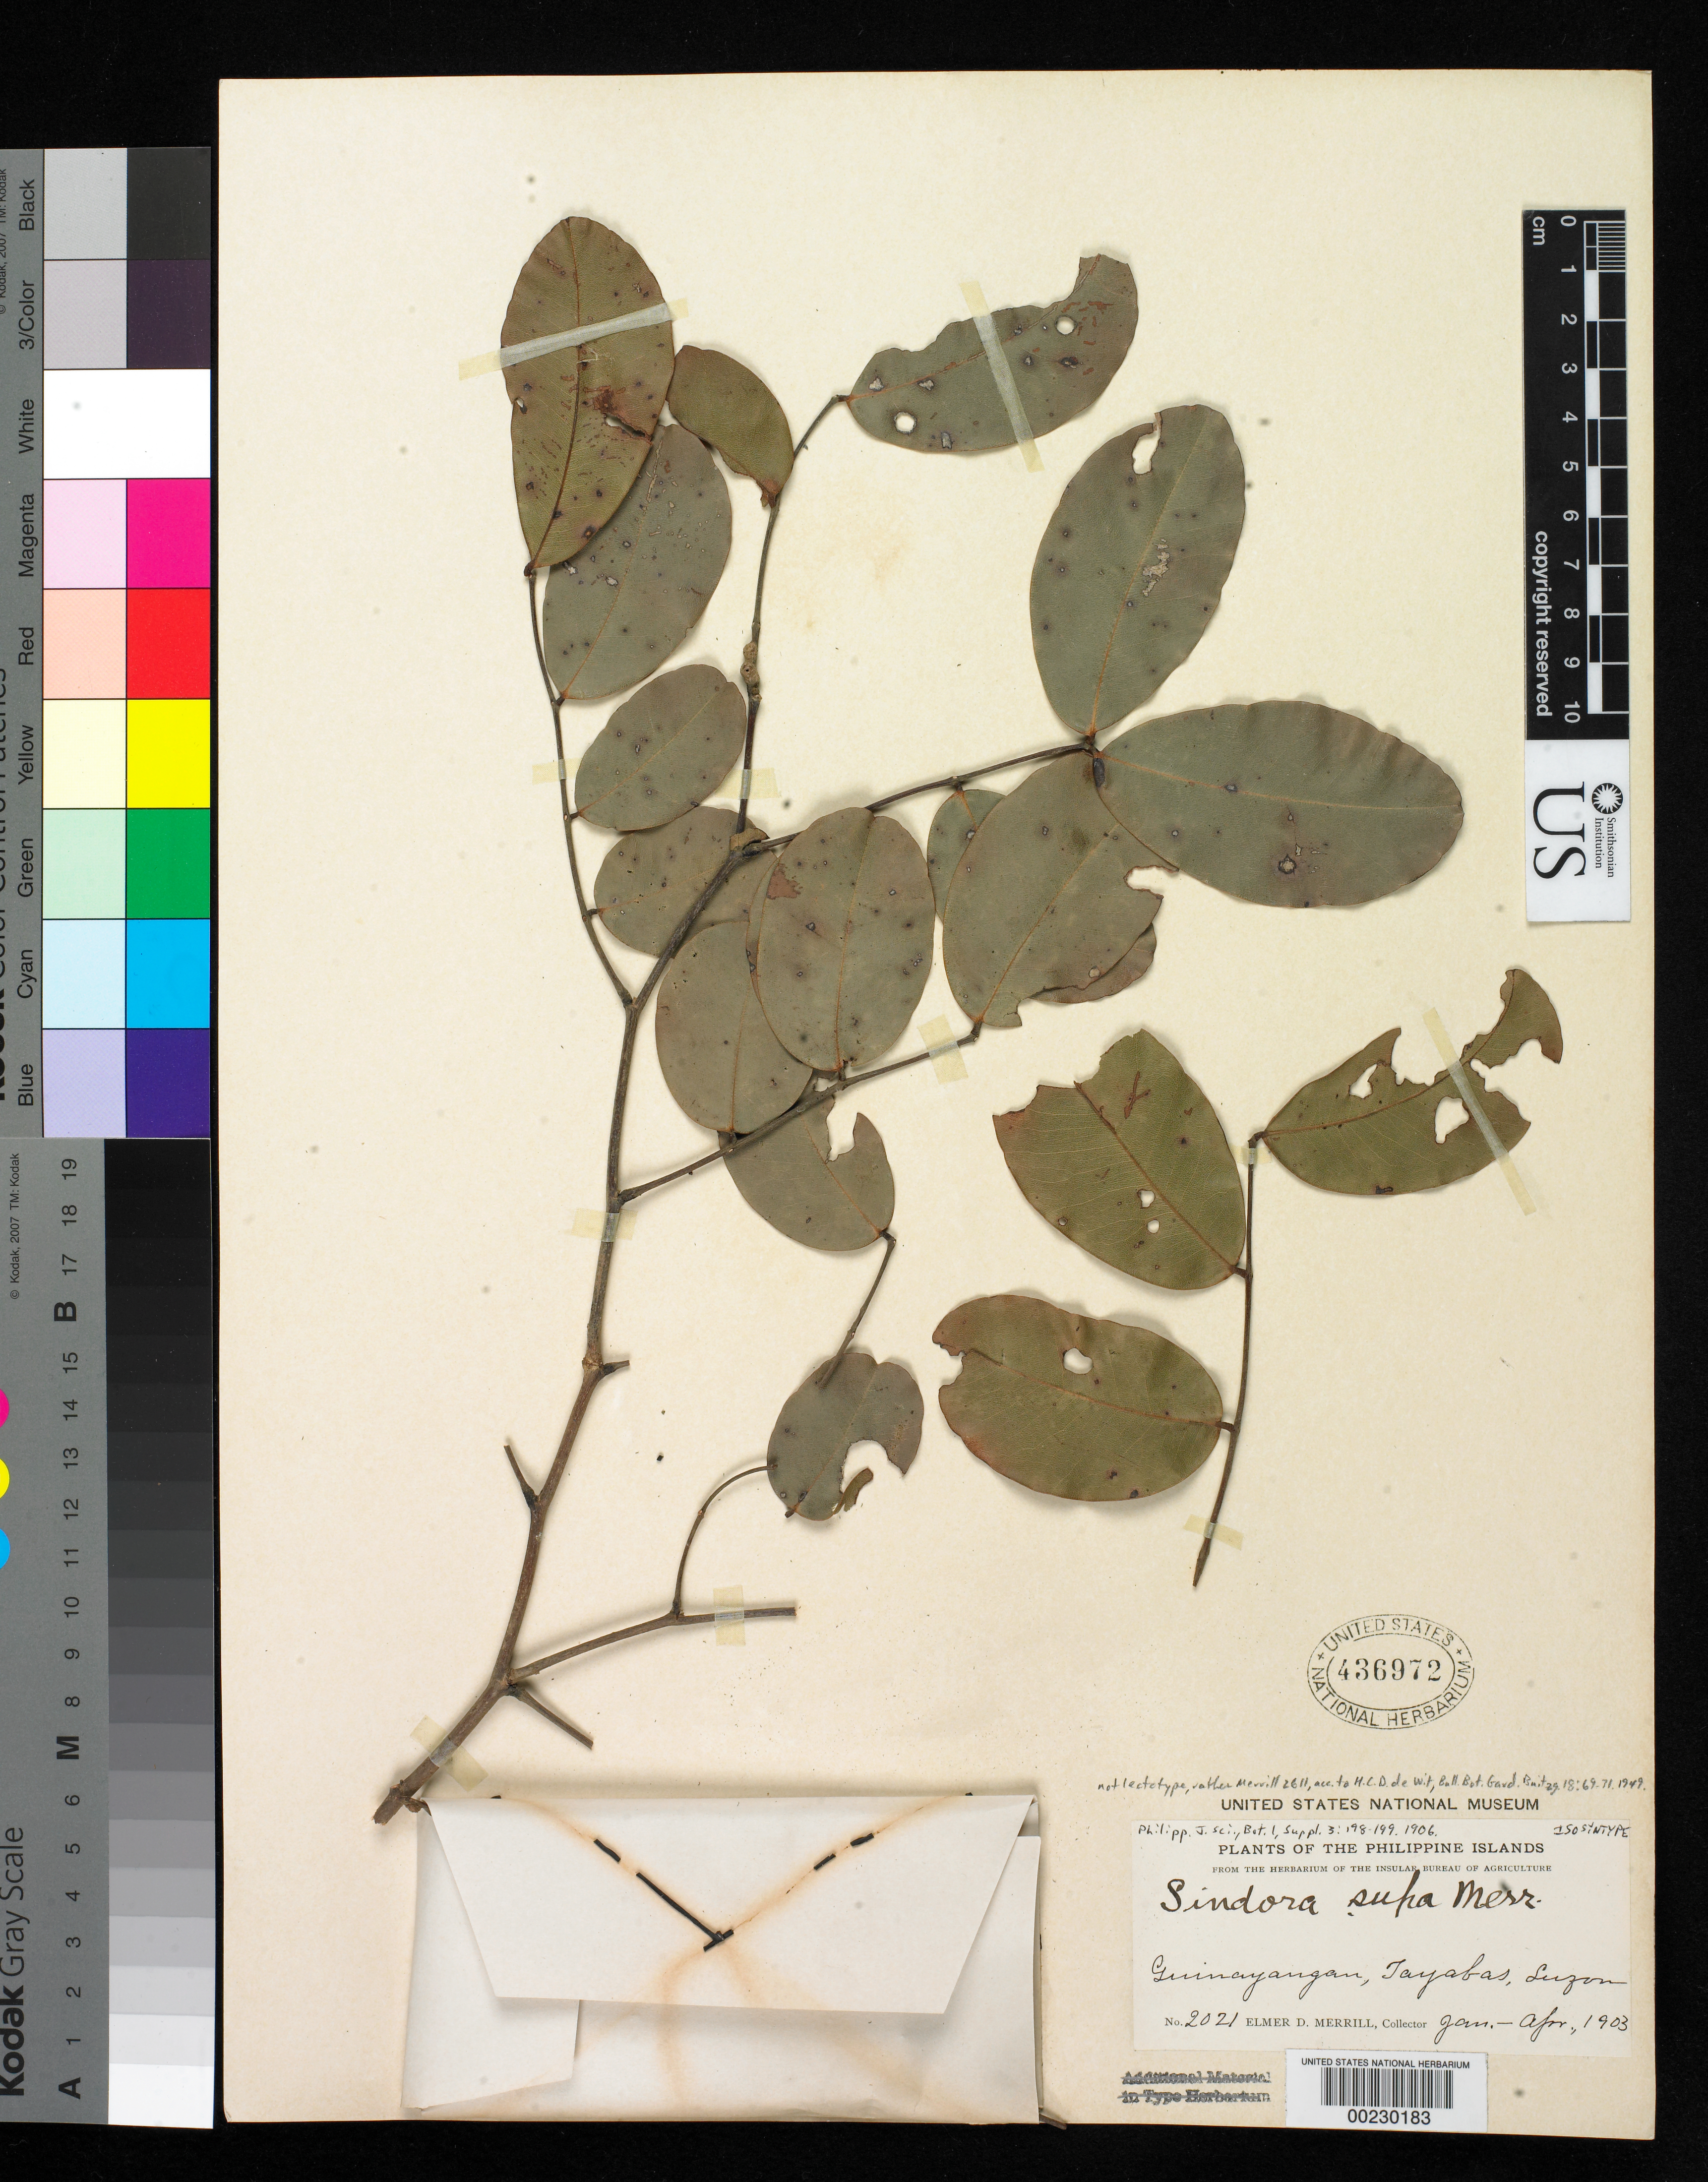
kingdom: Plantae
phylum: Tracheophyta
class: Magnoliopsida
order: Fabales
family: Fabaceae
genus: Sindora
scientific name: Sindora supa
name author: Merr.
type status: Isosyntype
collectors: E. D. Merrill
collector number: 2021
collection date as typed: Jan 1903 to -- Apr 1903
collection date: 1903-01/1903-04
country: Philippines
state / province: Calabarzon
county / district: Quezon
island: Luzon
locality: Luzon, Guinayangan. Tayabas.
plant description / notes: Lectotype collection is Merrill 2611 acc. to H.C.D. de Wit in Bull. Bot. Gard. Buitenzorg 18:69. 1949.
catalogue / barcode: US 436972